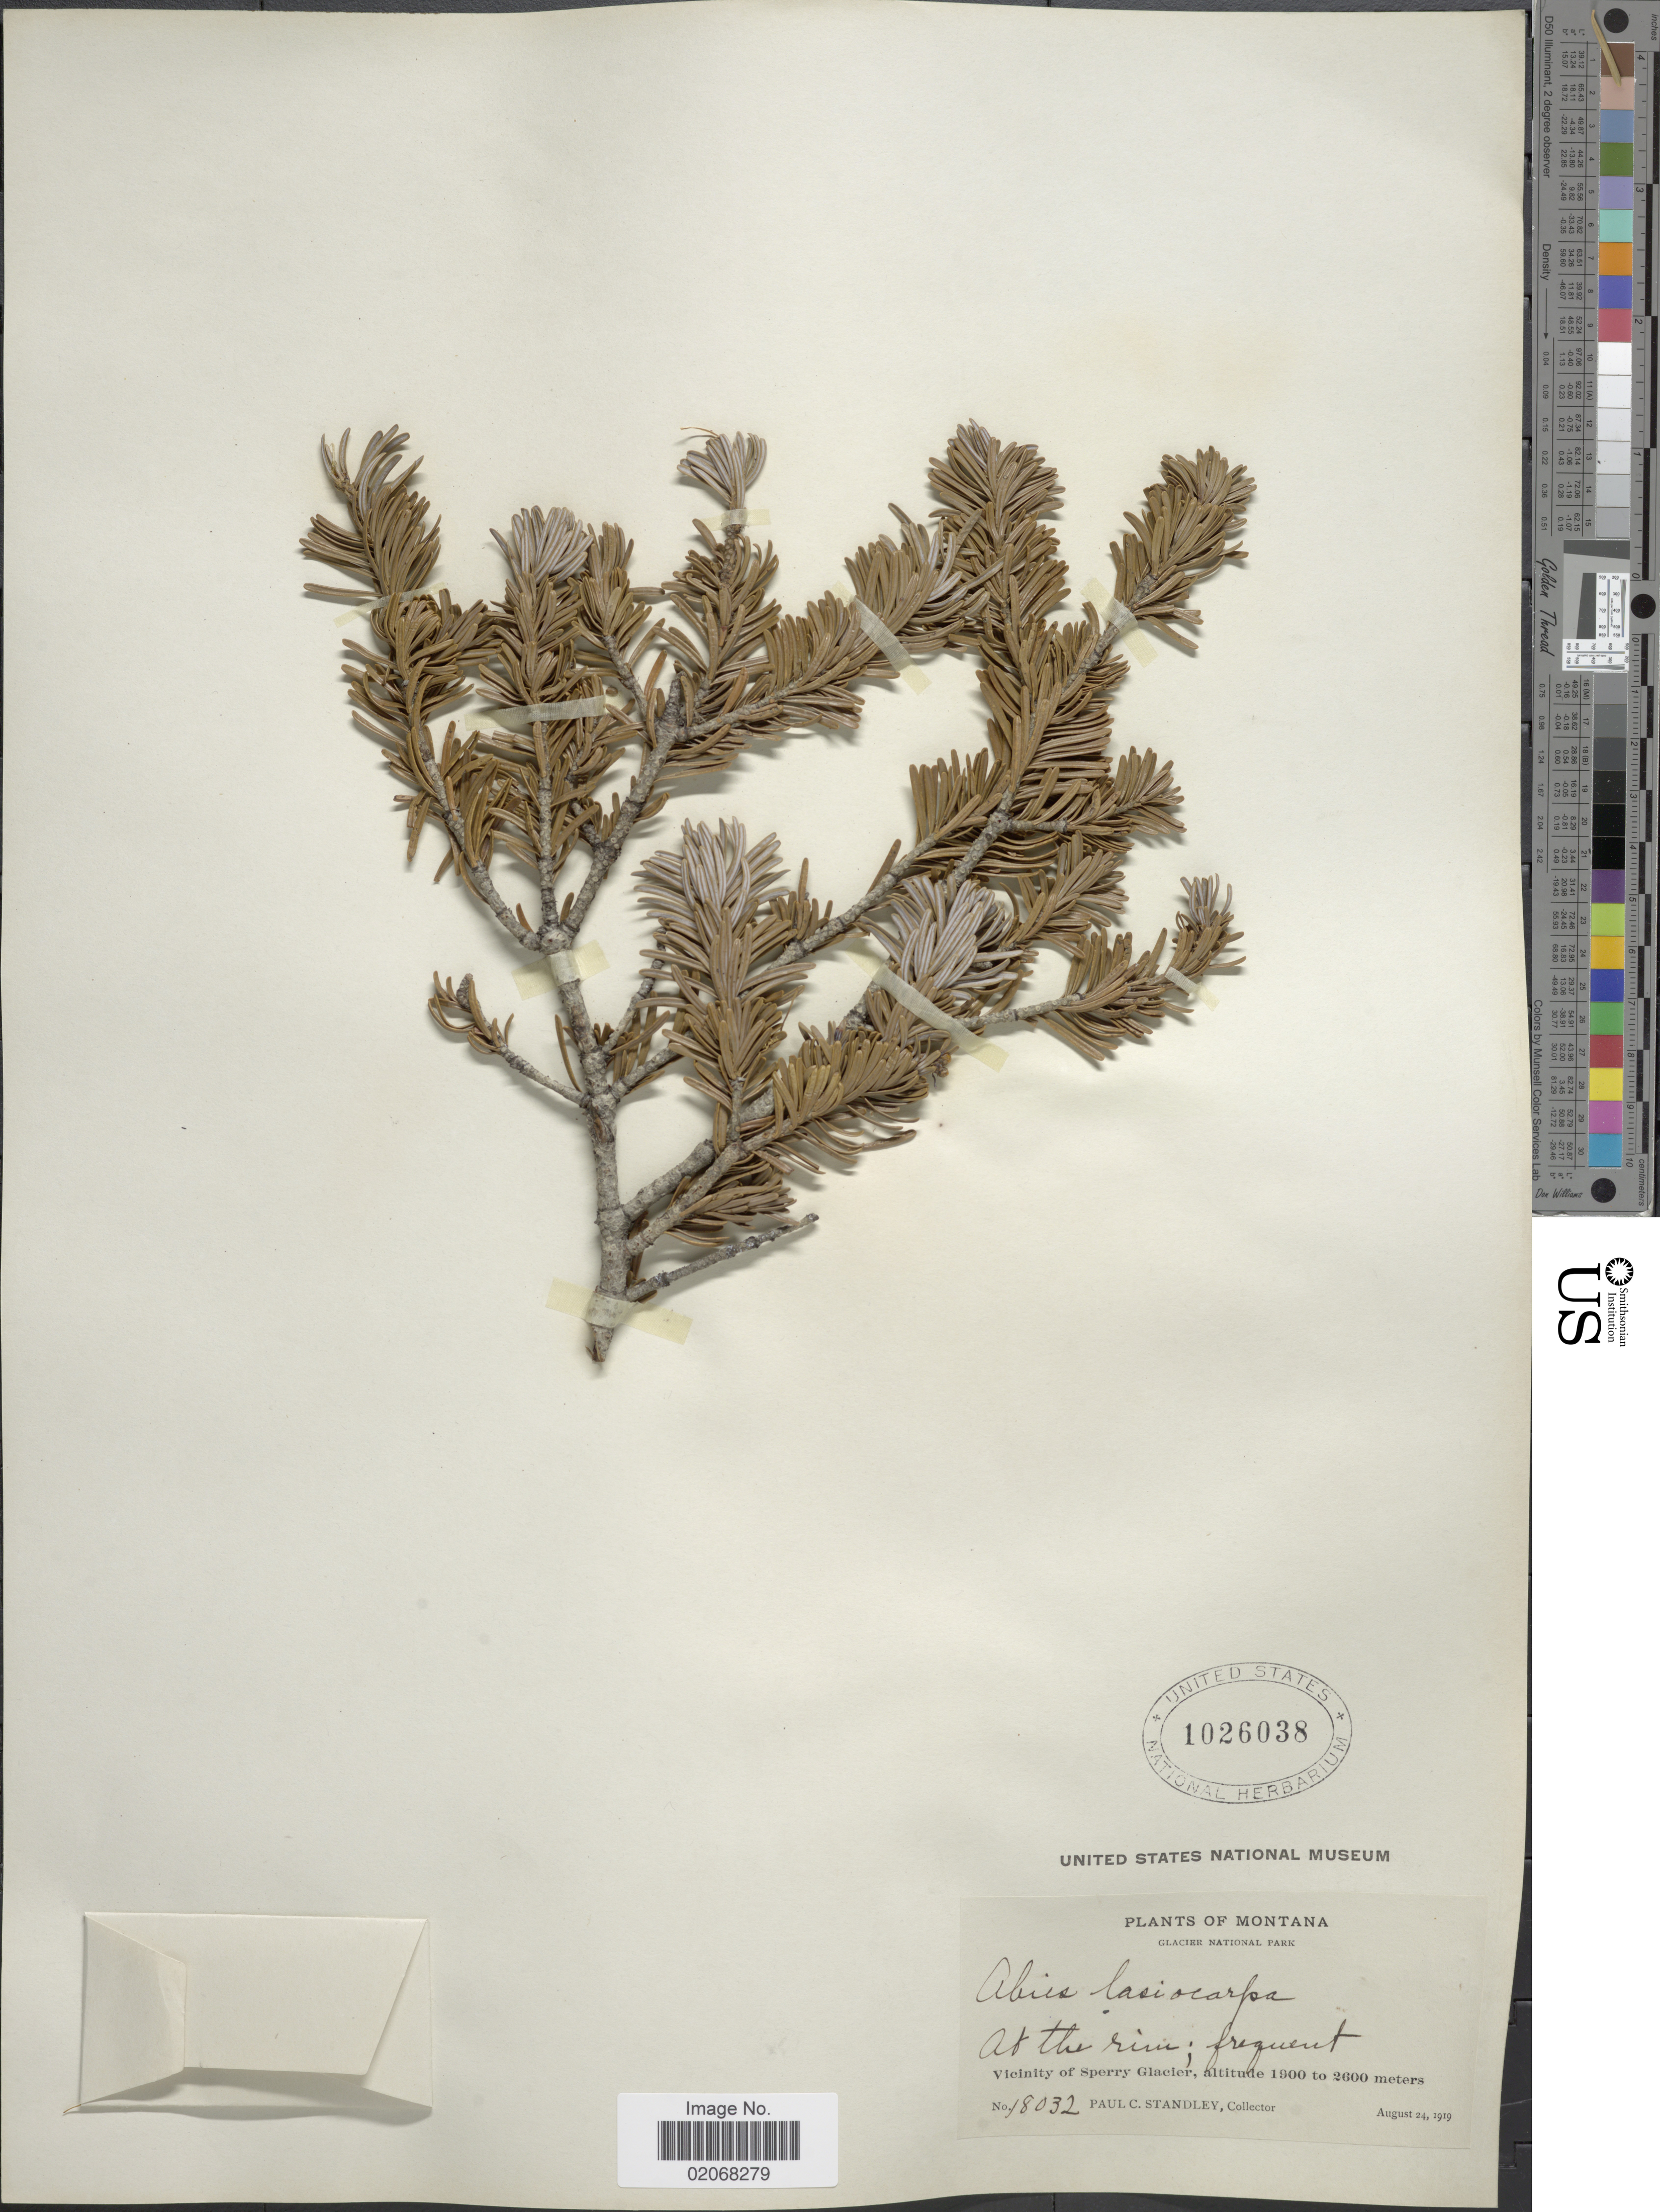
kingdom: Plantae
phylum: Tracheophyta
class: Pinopsida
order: Pinales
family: Pinaceae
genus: Abies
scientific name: Abies lasiocarpa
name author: (Hook.) Nutt.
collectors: P. C. Standley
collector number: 18032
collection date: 1919-08-24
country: United States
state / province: Montana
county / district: Flathead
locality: Glacier National Park, At the rim, Vicinity of Sperry Glacier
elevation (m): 1900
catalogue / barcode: US 1026038